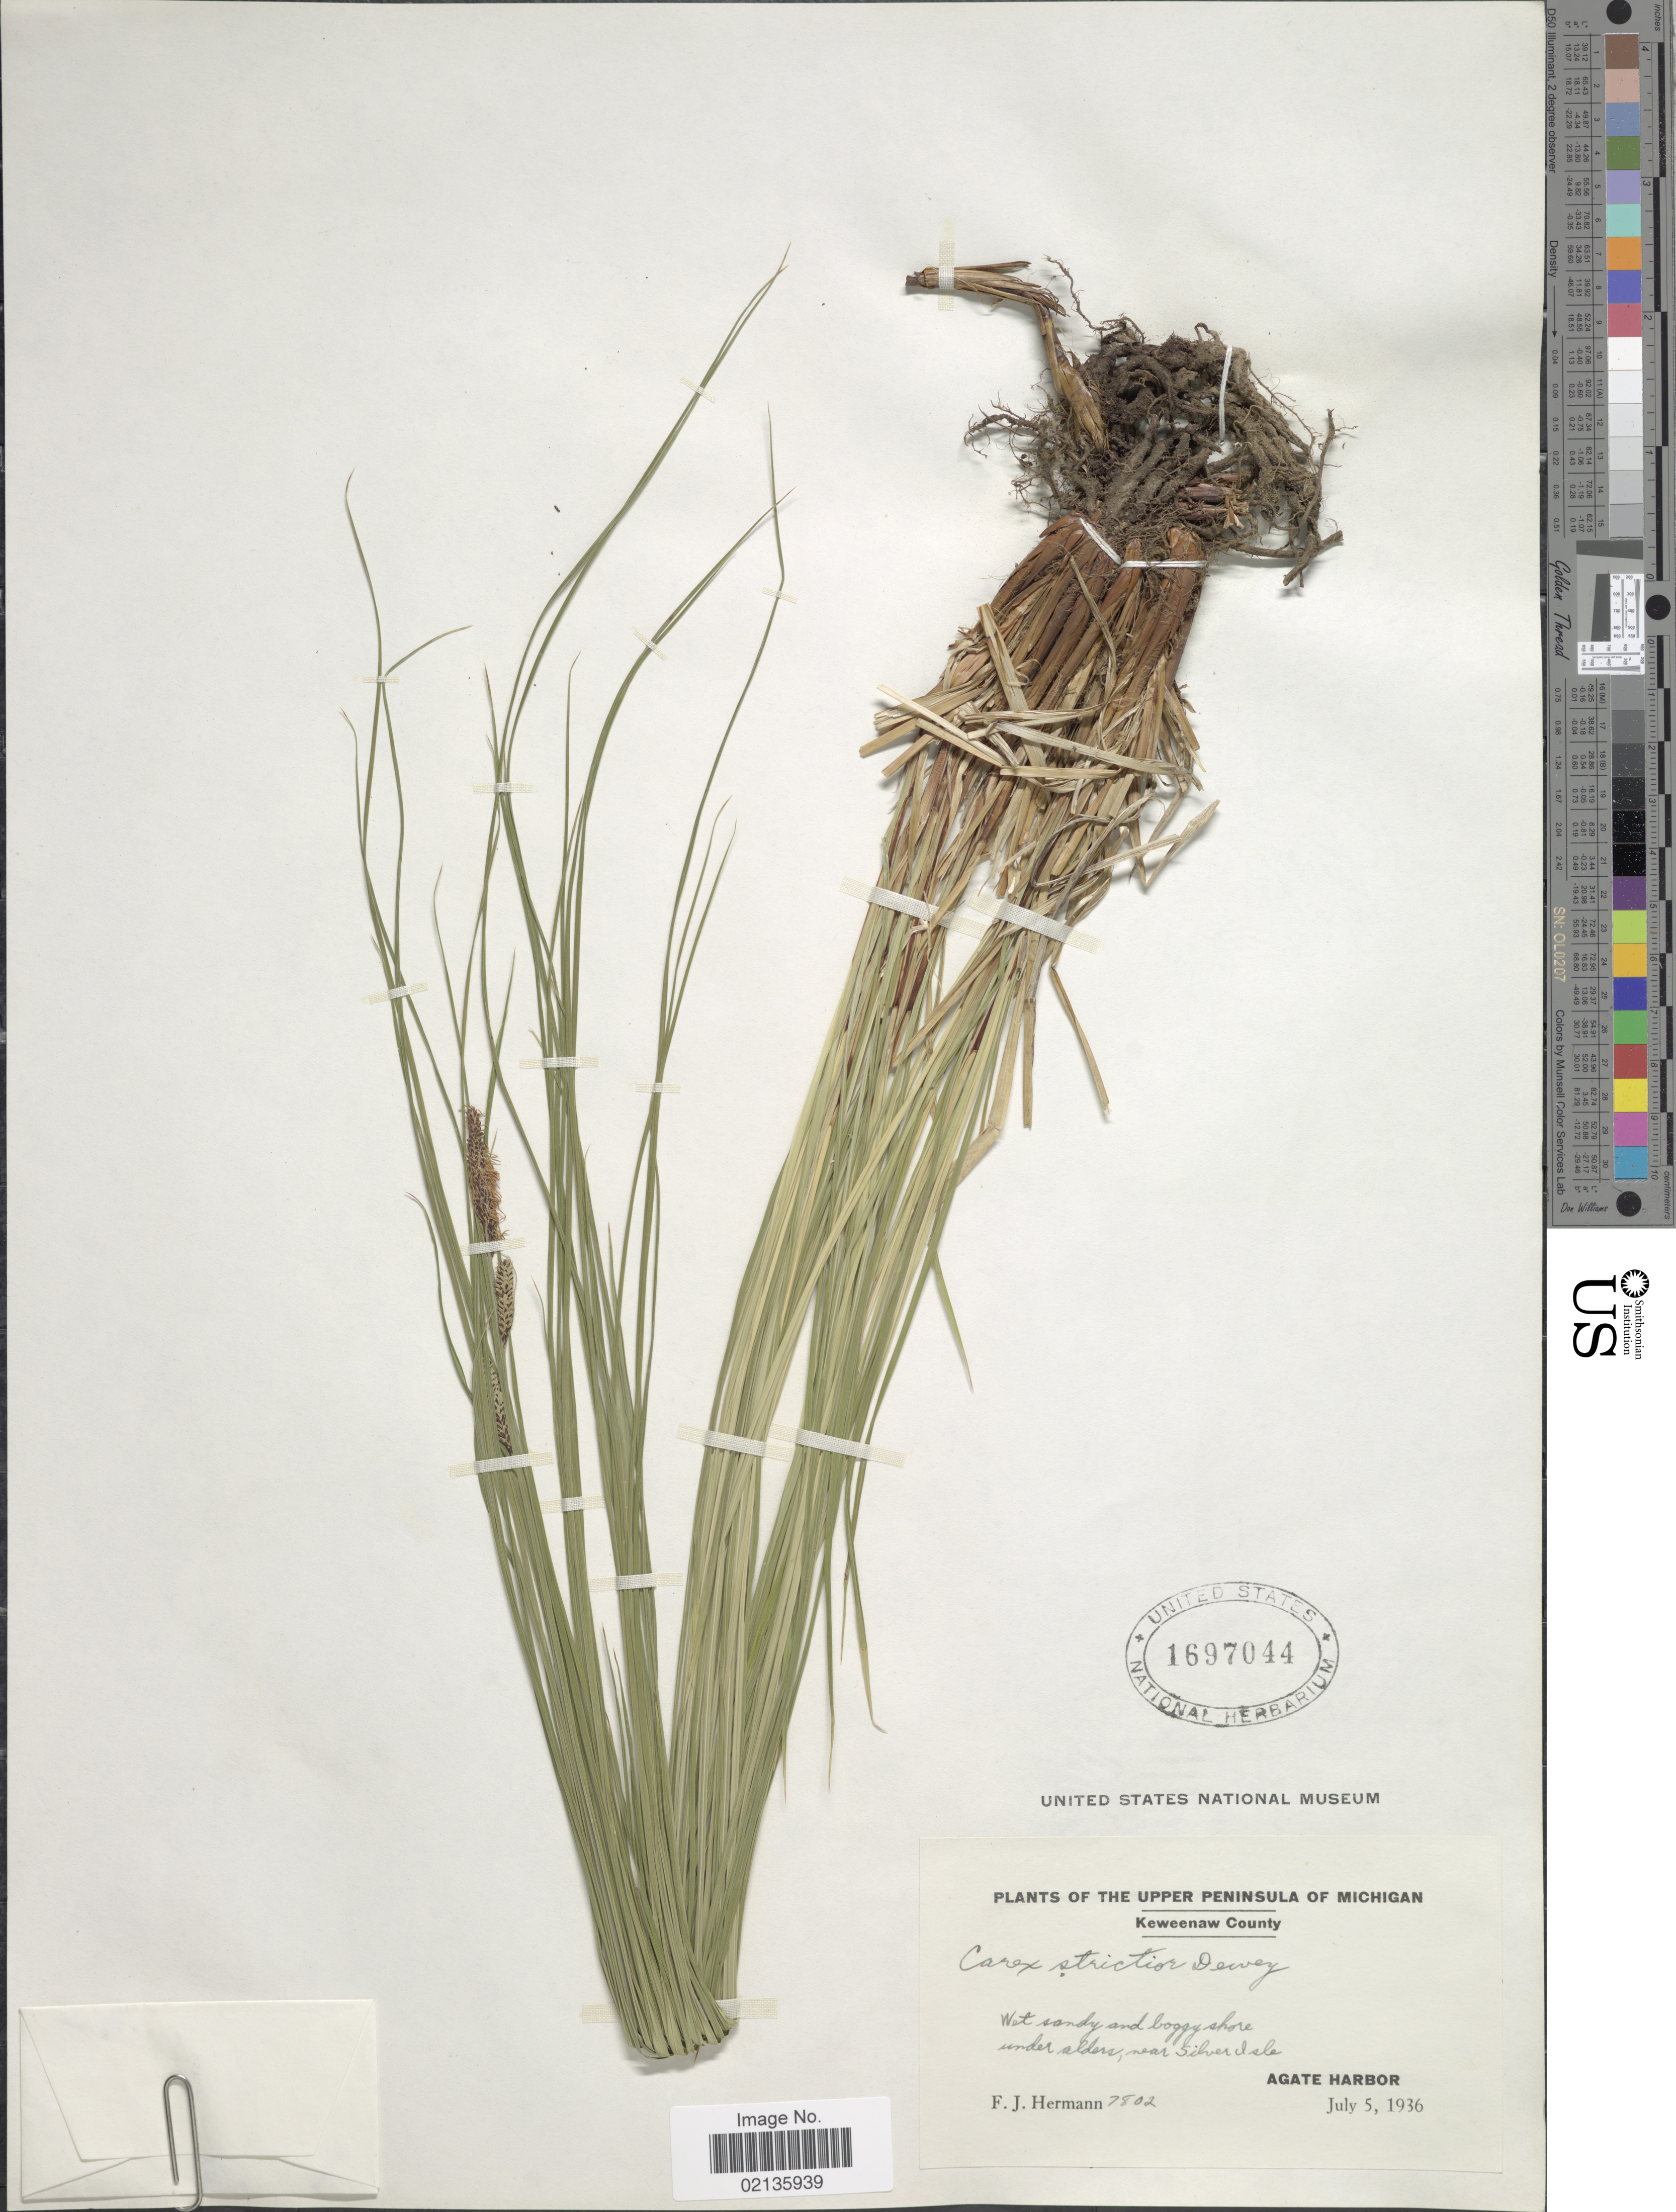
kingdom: Plantae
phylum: Tracheophyta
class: Liliopsida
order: Poales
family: Cyperaceae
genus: Carex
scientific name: Carex stricta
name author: Lam.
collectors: F. J. Hermann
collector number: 7802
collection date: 1936-07-05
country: United States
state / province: Michigan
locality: The Upper Peninsula, Keweenaw County, near Silver Isle, Agate Harbor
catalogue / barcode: US 1697044